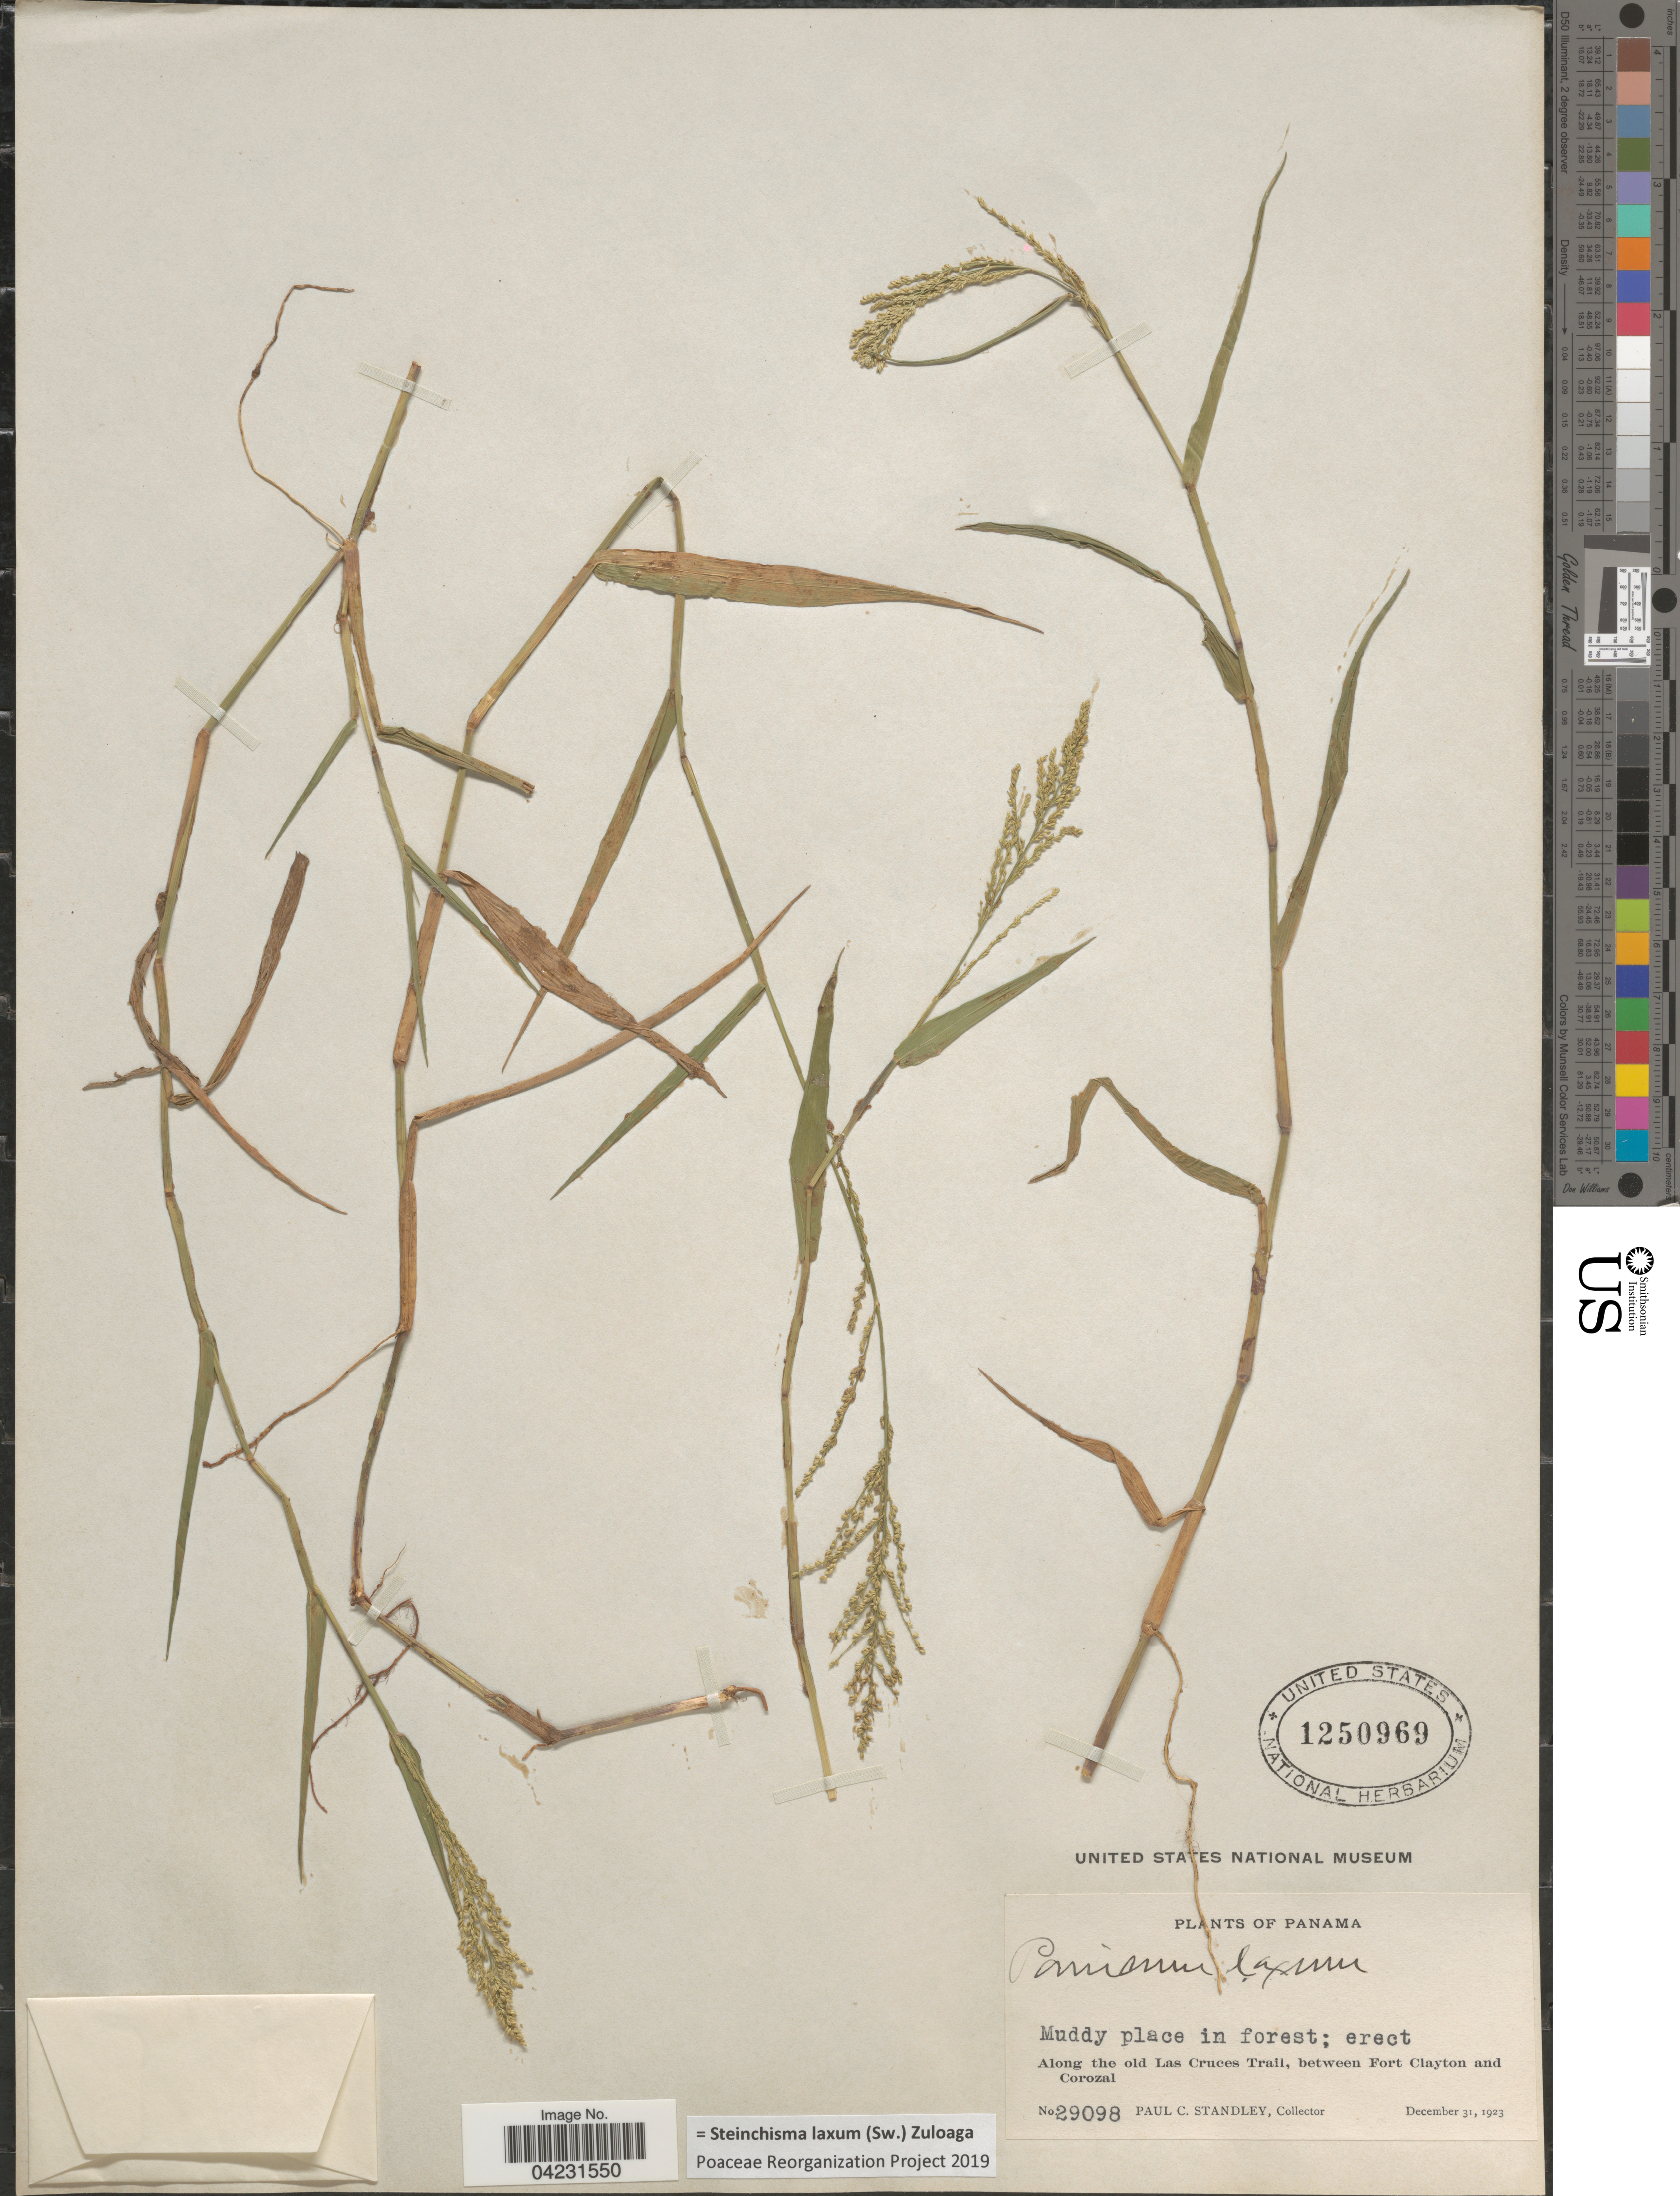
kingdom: Plantae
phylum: Tracheophyta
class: Liliopsida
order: Poales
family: Poaceae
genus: Steinchisma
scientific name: Steinchisma laxum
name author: (Sw.) Zuloaga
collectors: P. C. Standley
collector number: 29098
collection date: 1923-12-31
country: Panama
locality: Along the old Las Cruces Trail, between Fort Clayton and Corozal.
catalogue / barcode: US 1250969